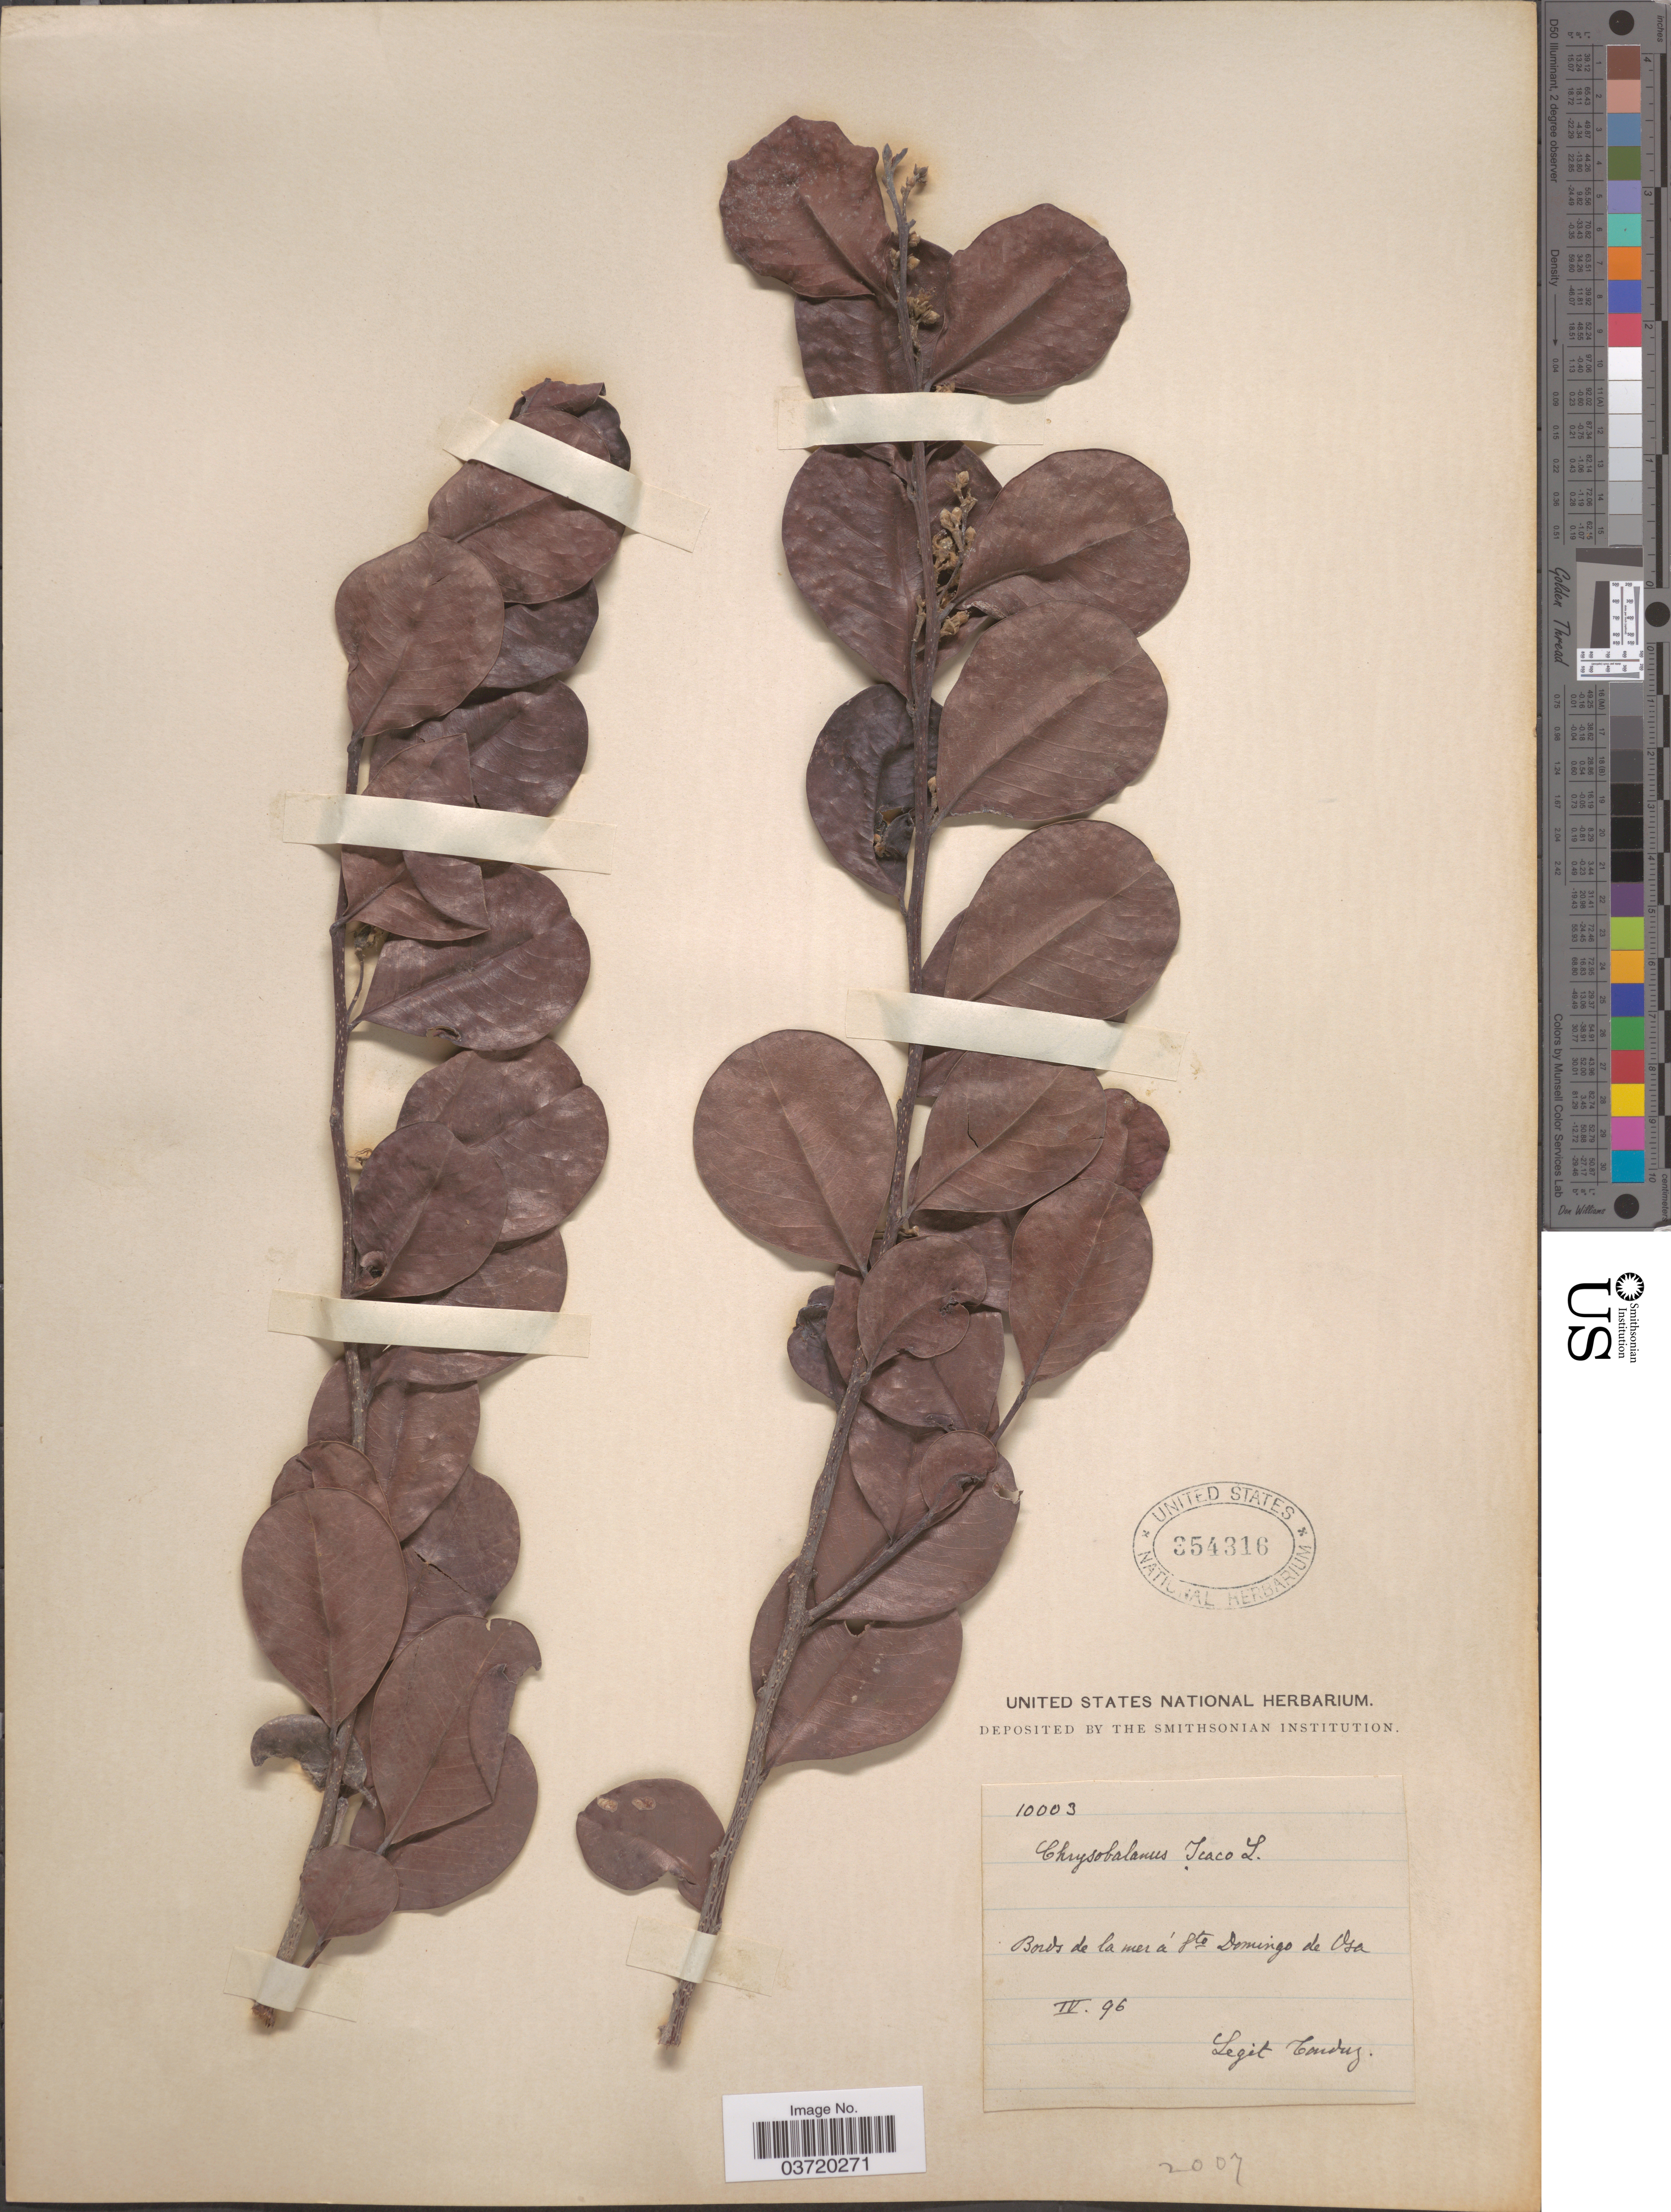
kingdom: Plantae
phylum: Tracheophyta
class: Magnoliopsida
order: Malpighiales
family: Chrysobalanaceae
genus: Chrysobalanus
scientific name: Chrysobalanus icaco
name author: L.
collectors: Tonduz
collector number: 10003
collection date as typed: Transcribed d/m/y: /4/96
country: Costa Rica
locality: Bords de la mer á Sto Domingo de Osa.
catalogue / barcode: US 354316